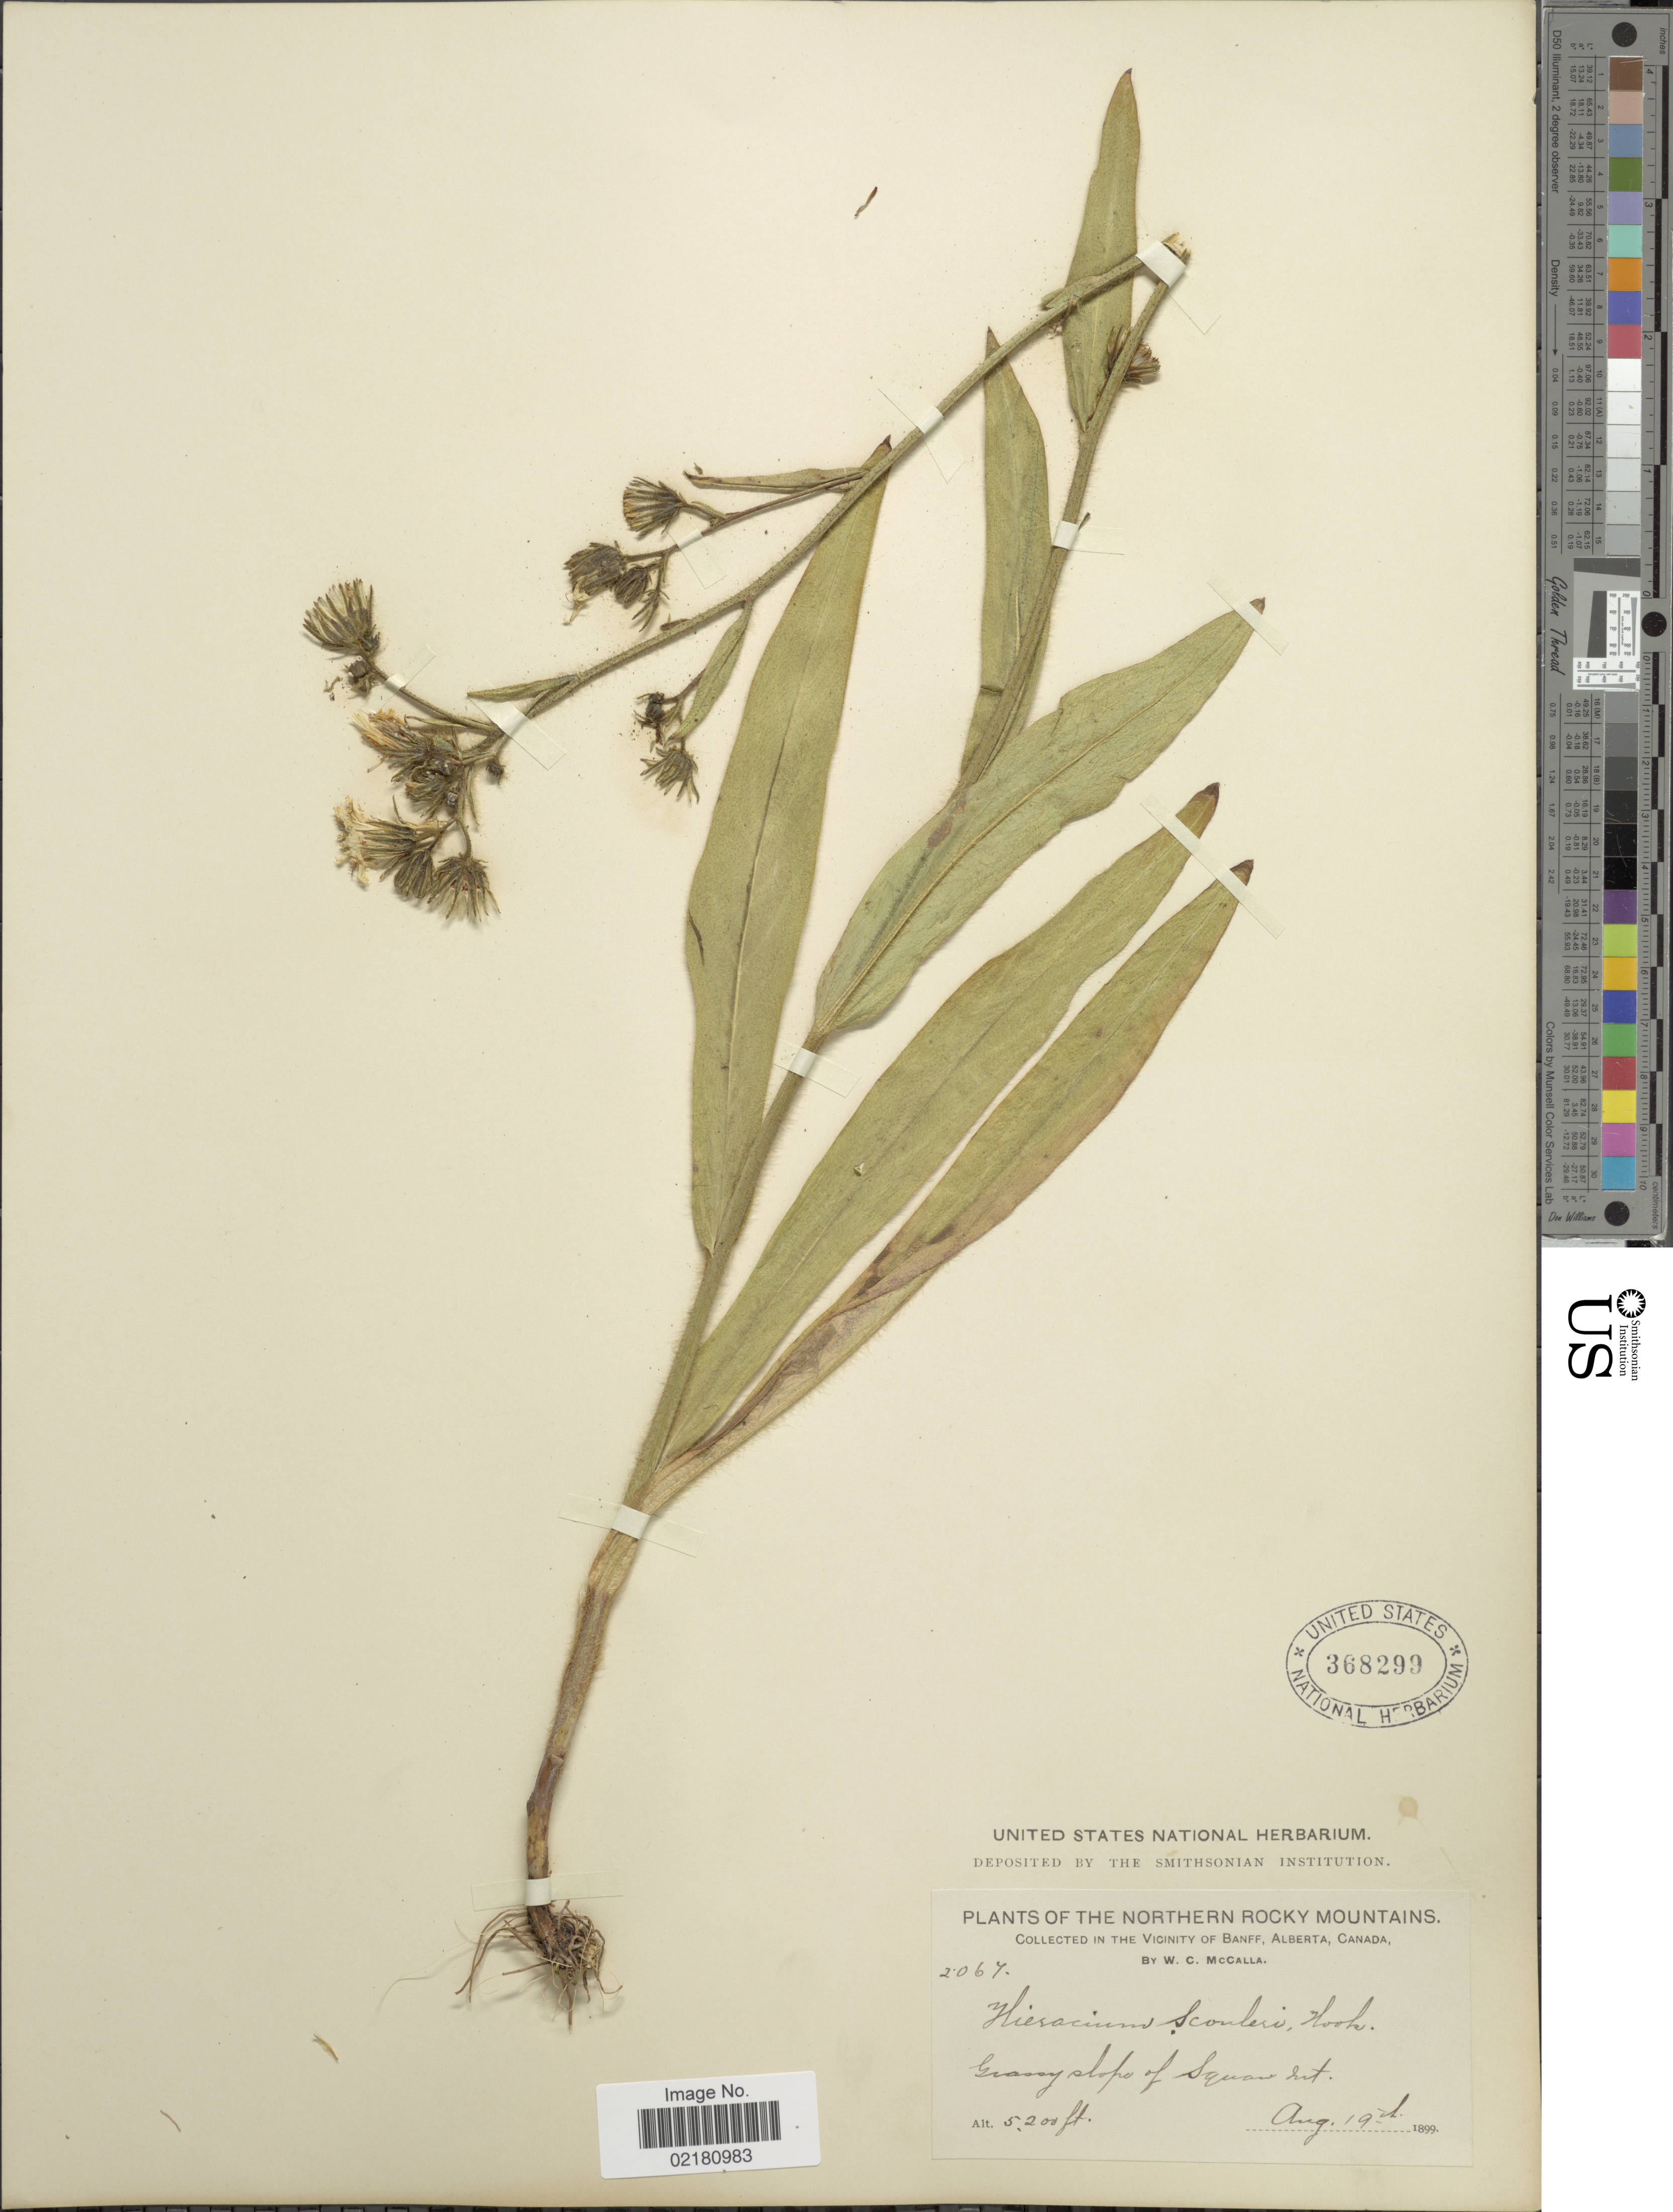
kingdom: Plantae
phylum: Tracheophyta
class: Magnoliopsida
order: Asterales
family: Asteraceae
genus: Hieracium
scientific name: Hieracium scouleri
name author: Hook.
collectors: W. McCalla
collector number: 2067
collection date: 1899-08-19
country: Canada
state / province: Alberta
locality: Northern Rocky Mountains. The Vicinity of Banff. Grassy slope of Squaw Mt.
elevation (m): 1585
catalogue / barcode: US 368299